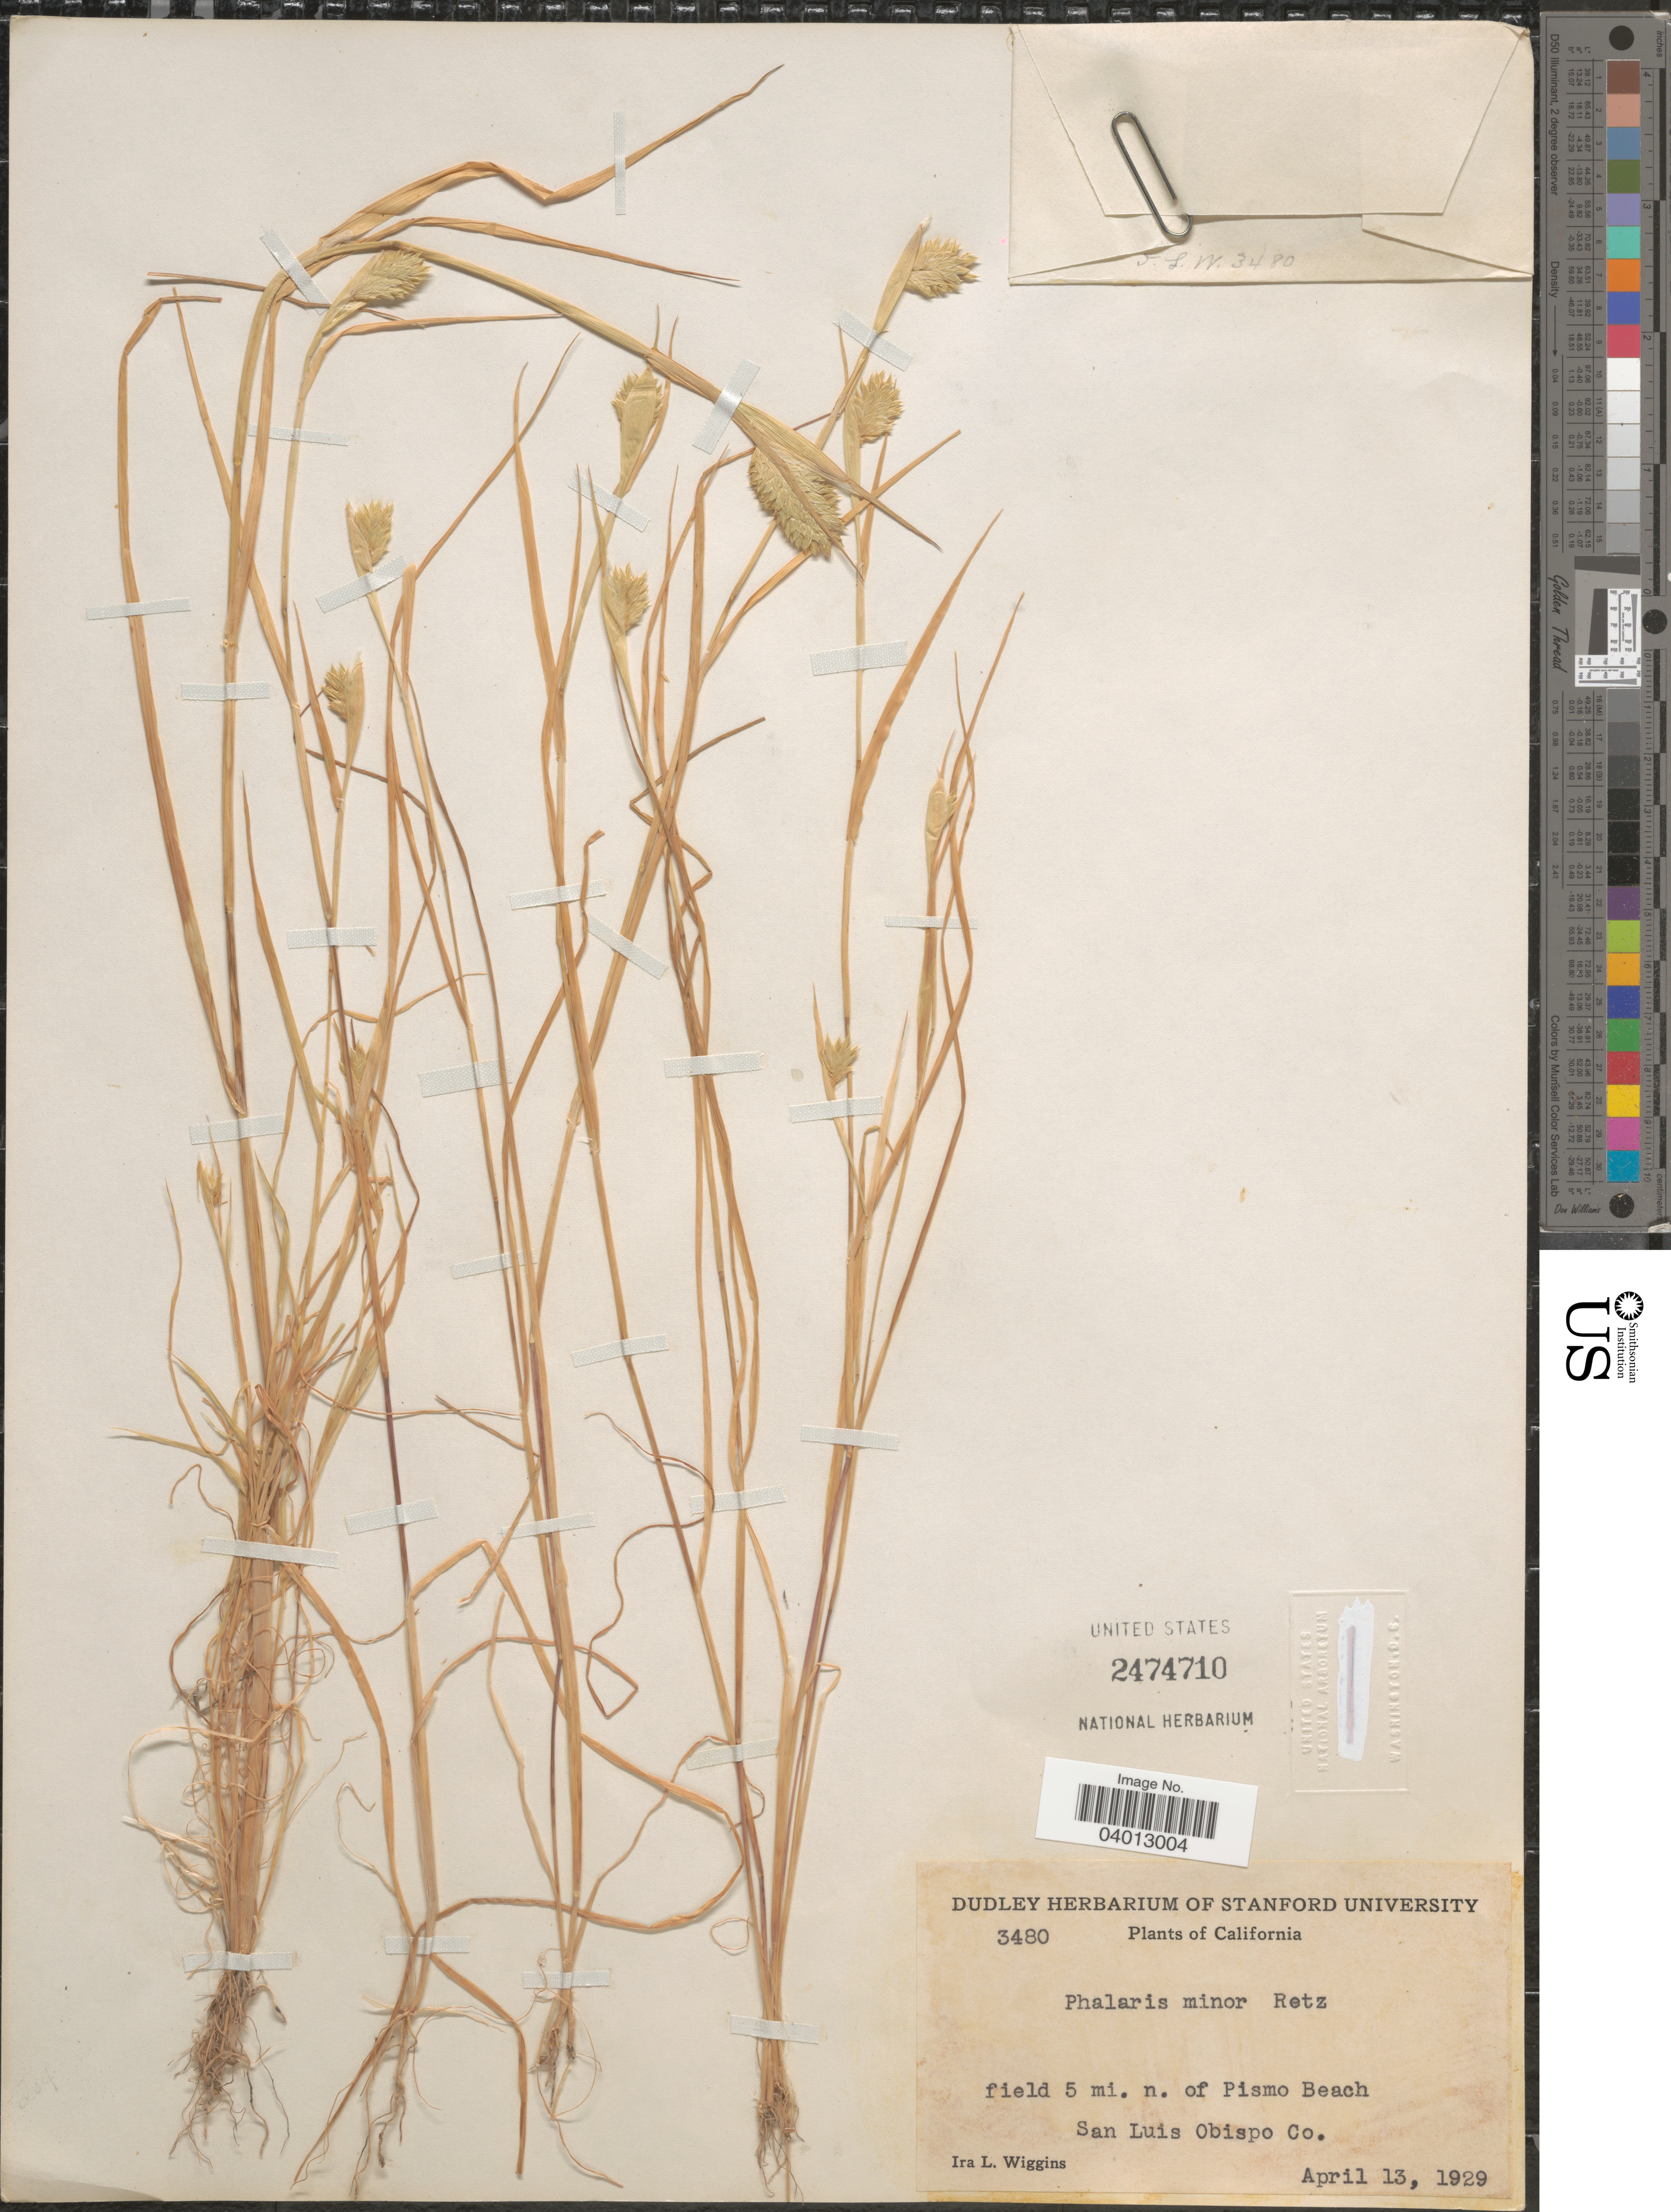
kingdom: Plantae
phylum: Tracheophyta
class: Liliopsida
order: Poales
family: Poaceae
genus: Phalaris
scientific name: Phalaris minor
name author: Retz.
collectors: I. L. Wiggins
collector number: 3480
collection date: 1929-04-13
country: United States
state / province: California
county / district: San Luis Obispo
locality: Field 5 mi. n. of Pismo Beach. San Luis Obispo Co.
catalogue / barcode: US 2474710